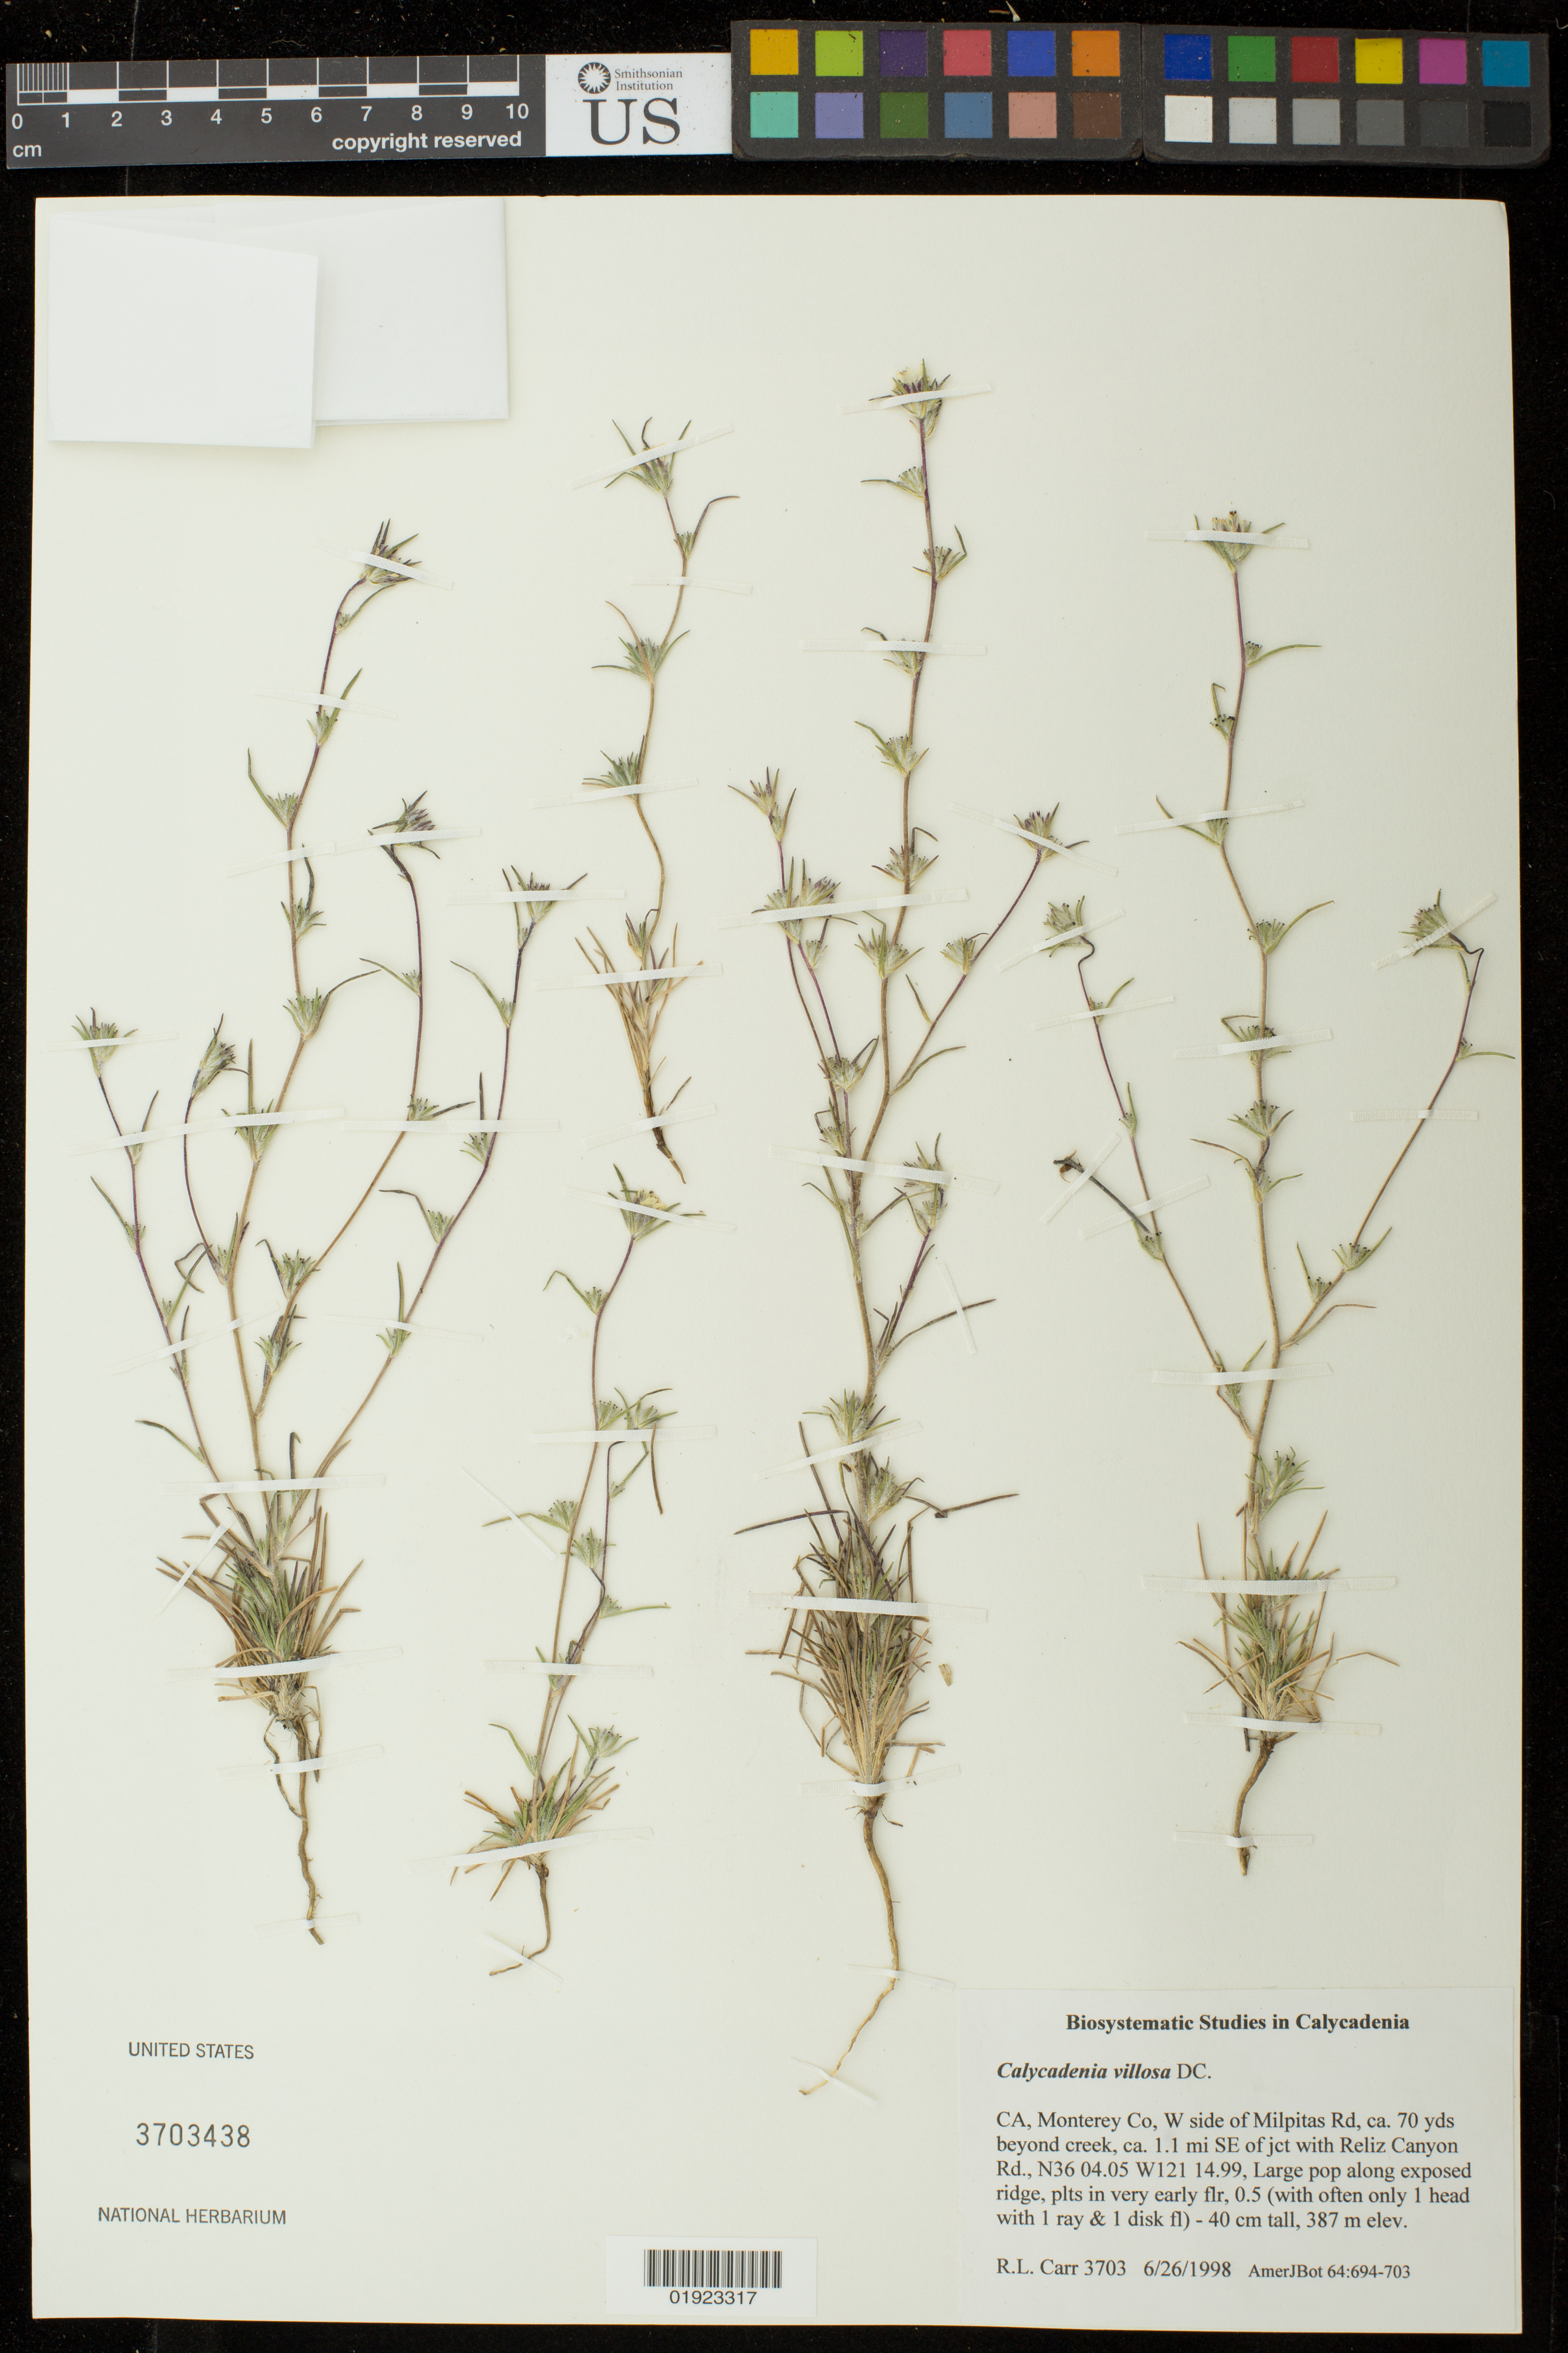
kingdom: Plantae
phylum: Tracheophyta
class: Magnoliopsida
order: Asterales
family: Asteraceae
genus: Calycadenia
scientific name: Calycadenia villosa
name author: DC.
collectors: R. Carr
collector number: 3703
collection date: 1998-06-26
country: United States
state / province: California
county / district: Monterey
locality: W side of Milpitas Rd, ca. 70 yds beyond creek, ca. 1.1 mi SE of jct with Beliz Canyon Rd.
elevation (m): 387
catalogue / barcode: US 3703438